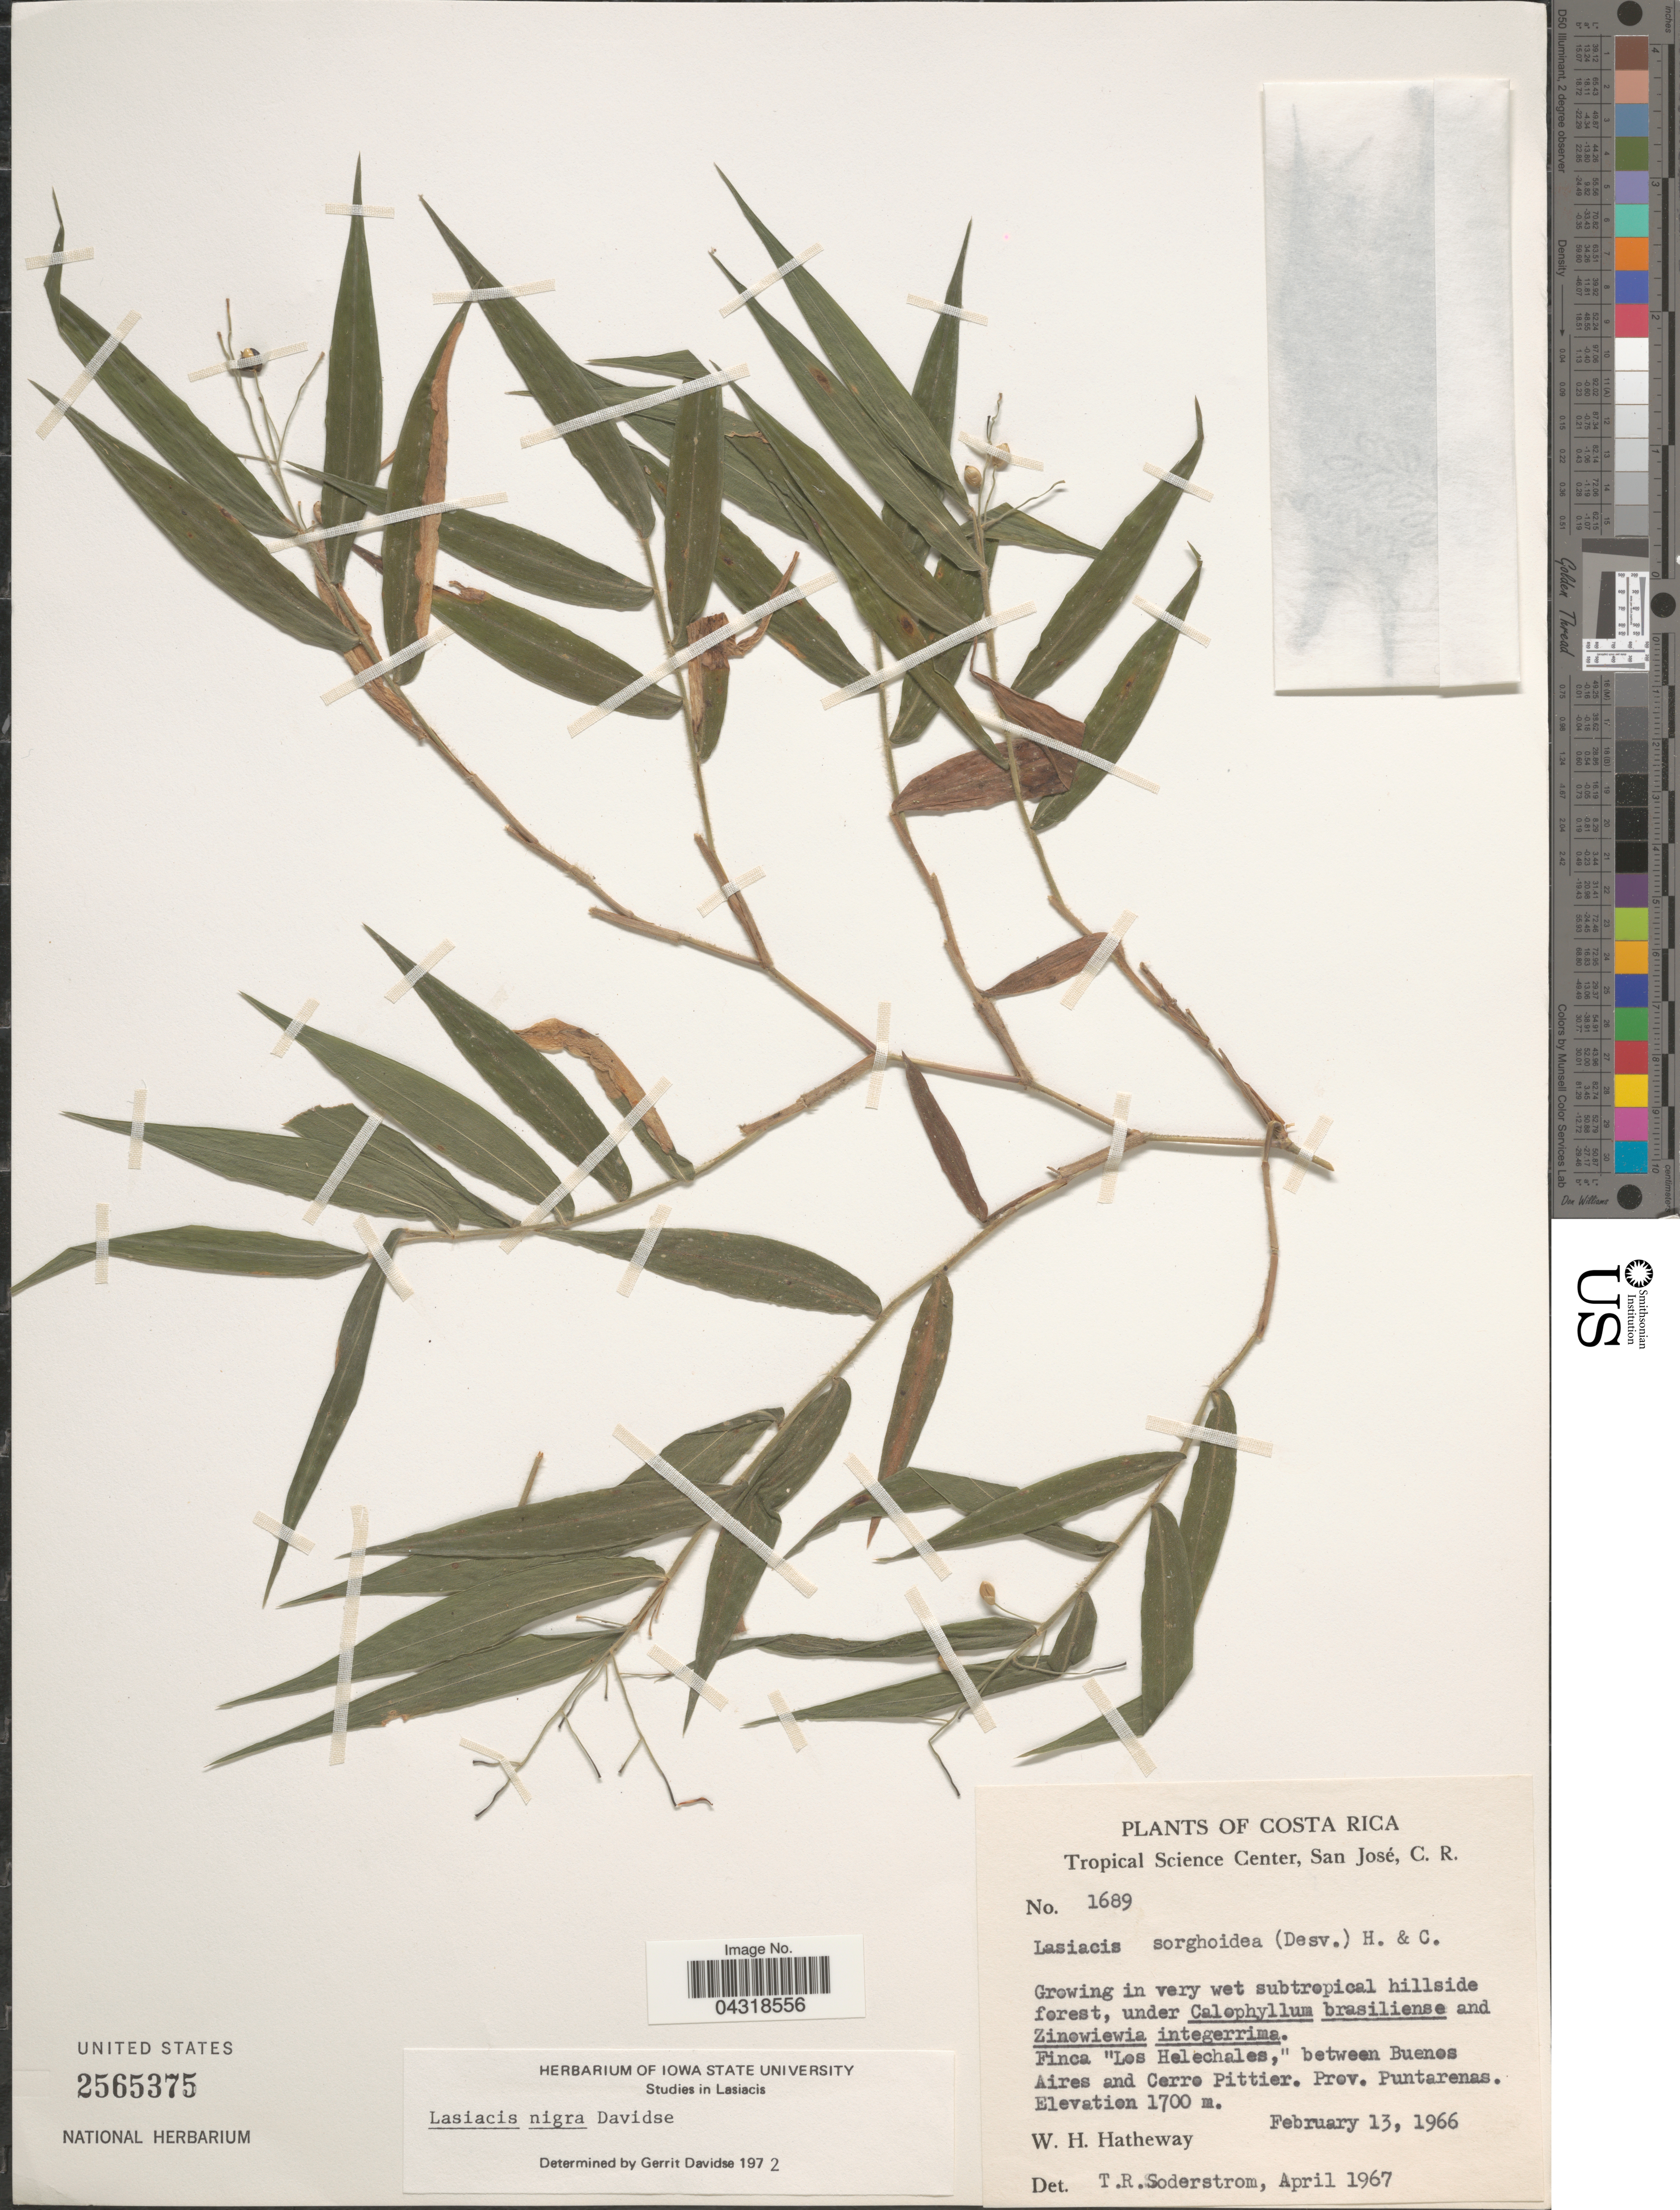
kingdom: Plantae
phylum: Tracheophyta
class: Liliopsida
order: Poales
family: Poaceae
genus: Lasiacis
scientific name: Lasiacis nigra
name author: Davidse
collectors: W. H. Hatheway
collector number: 1689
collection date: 1966-02-13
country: Costa Rica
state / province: Puntarenas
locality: Tropical Science Center. Finca "Los Helechales," between Buenos Aires and Cerro Pittier.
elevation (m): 1700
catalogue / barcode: US 2565375